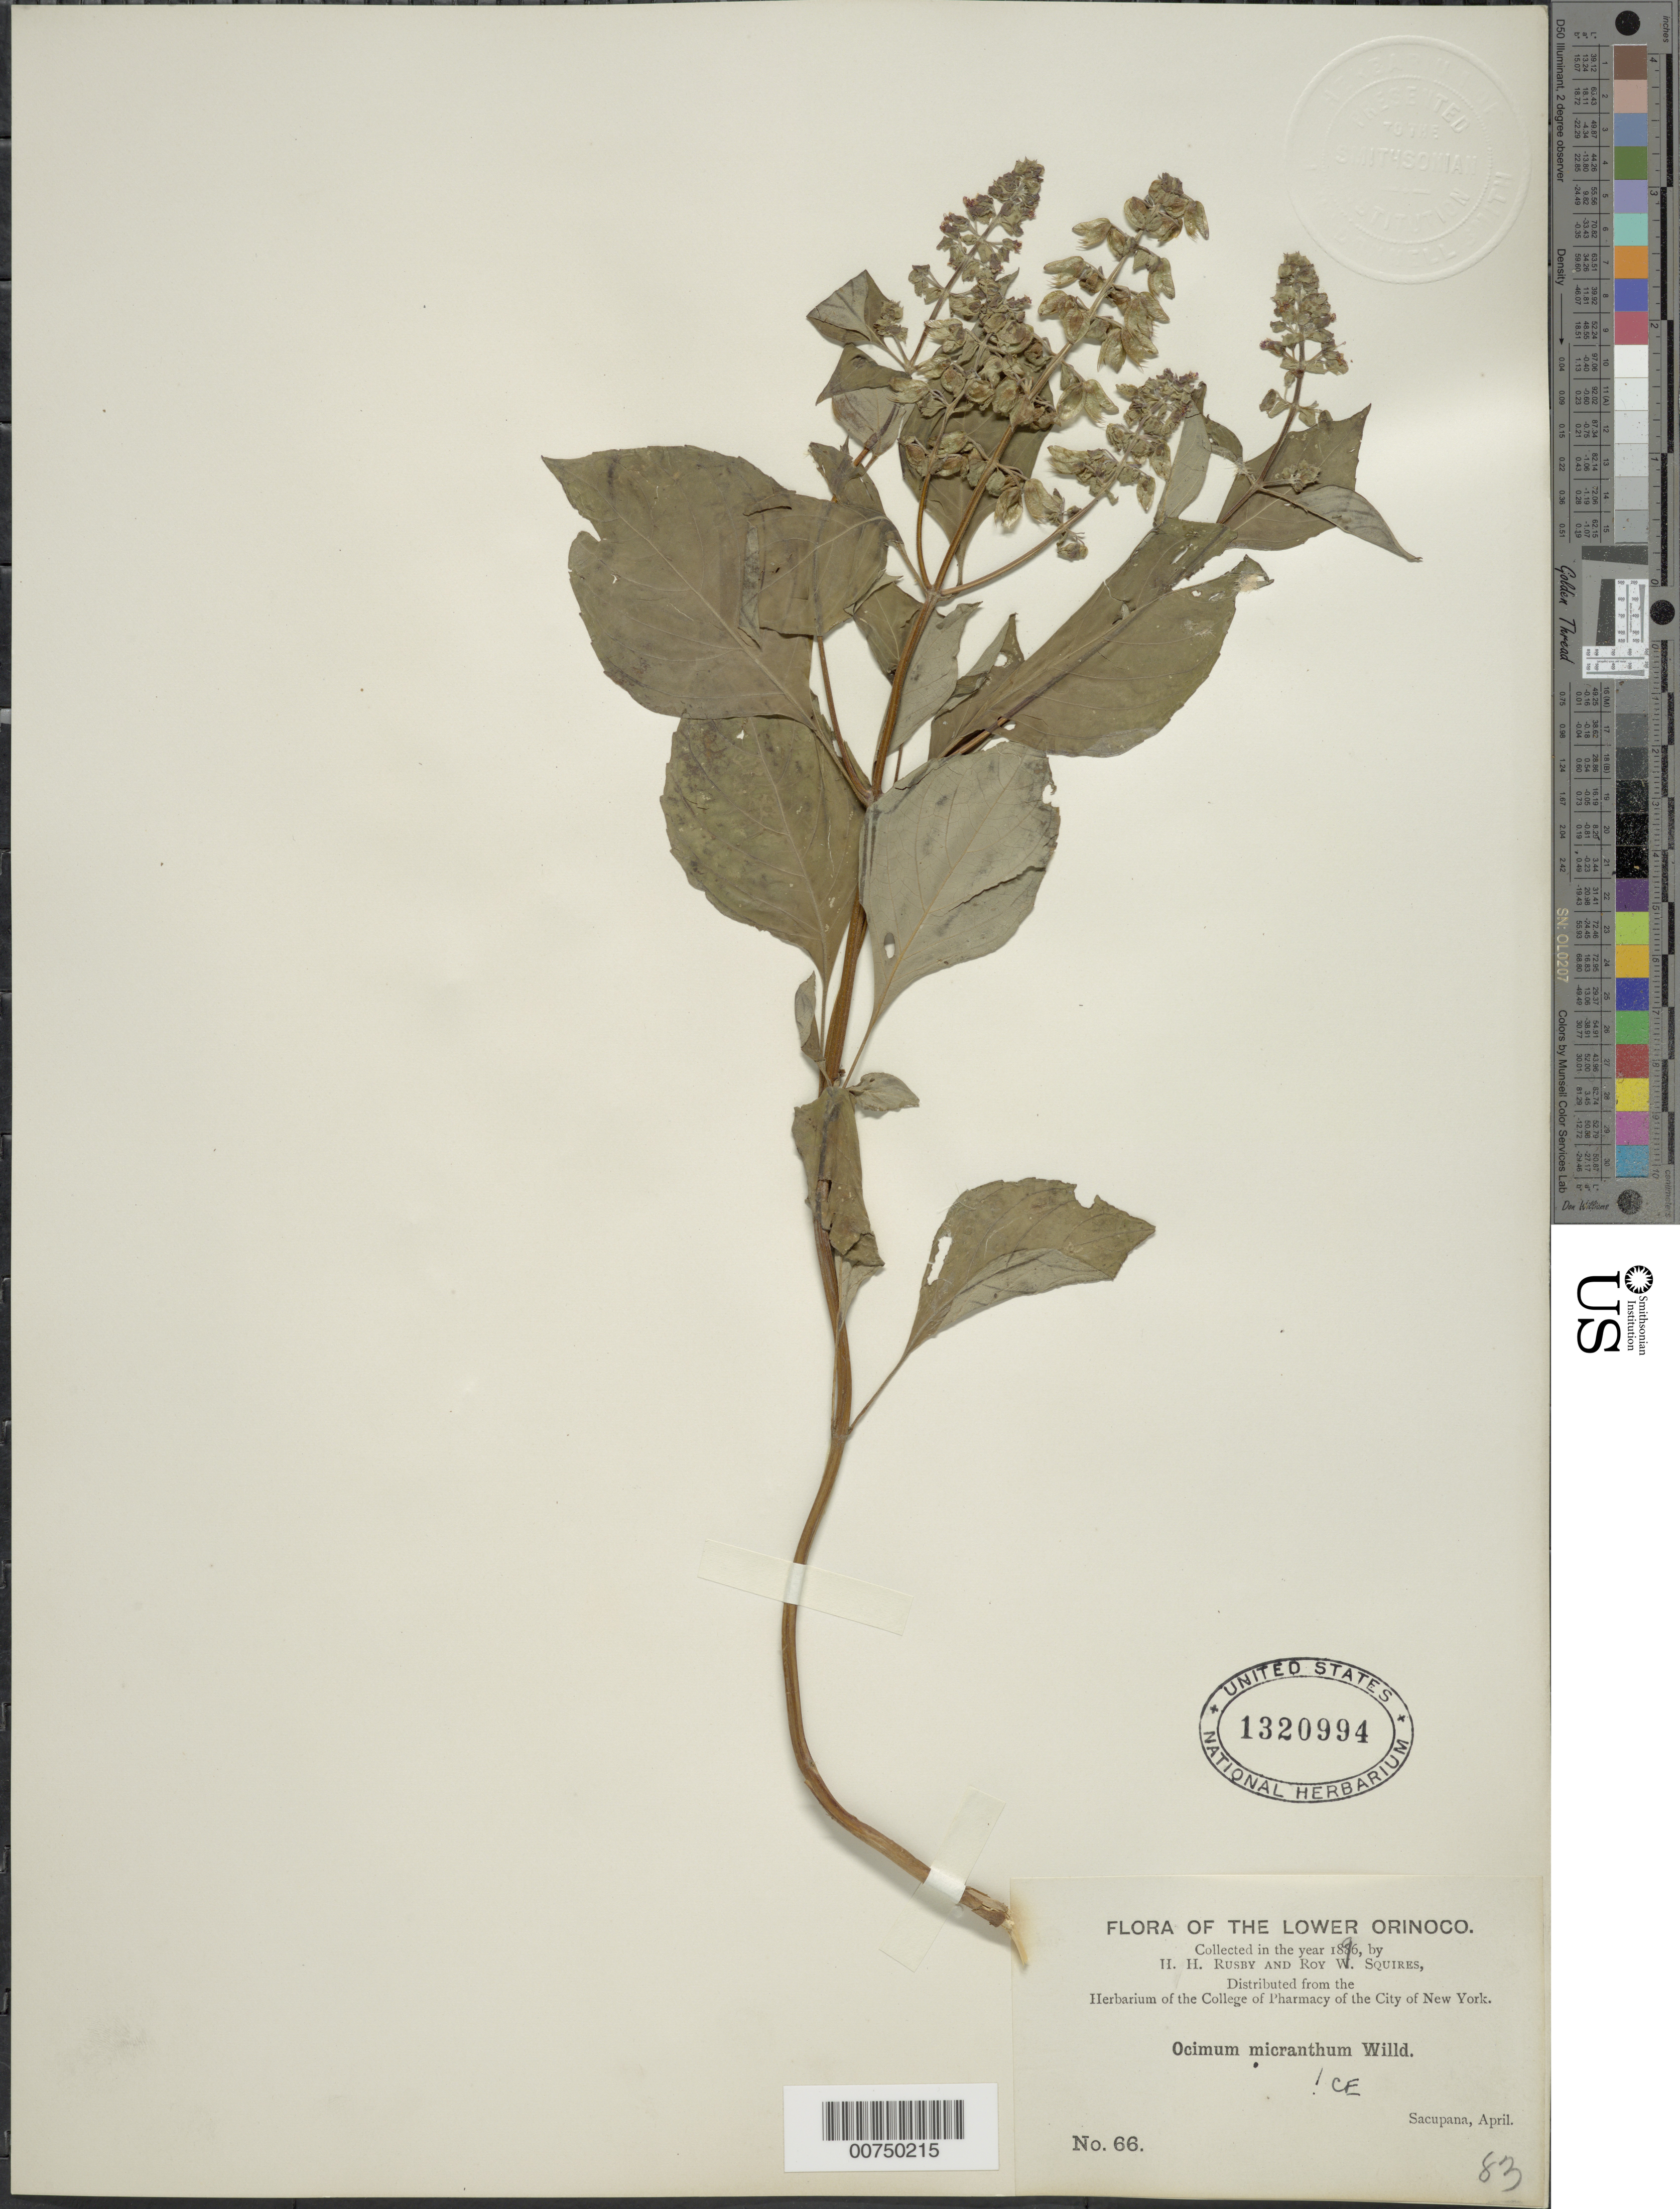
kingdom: Plantae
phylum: Tracheophyta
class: Magnoliopsida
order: Lamiales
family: Lamiaceae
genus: Ocimum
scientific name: Ocimum micranthum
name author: Willd.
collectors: H. H. Rusby & R. Squires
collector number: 66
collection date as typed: April 1896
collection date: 1896-04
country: Venezuela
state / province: Delta Amacuro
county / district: Antonio Díaz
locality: Lower Orinoco, Sacupana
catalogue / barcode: US 1320994